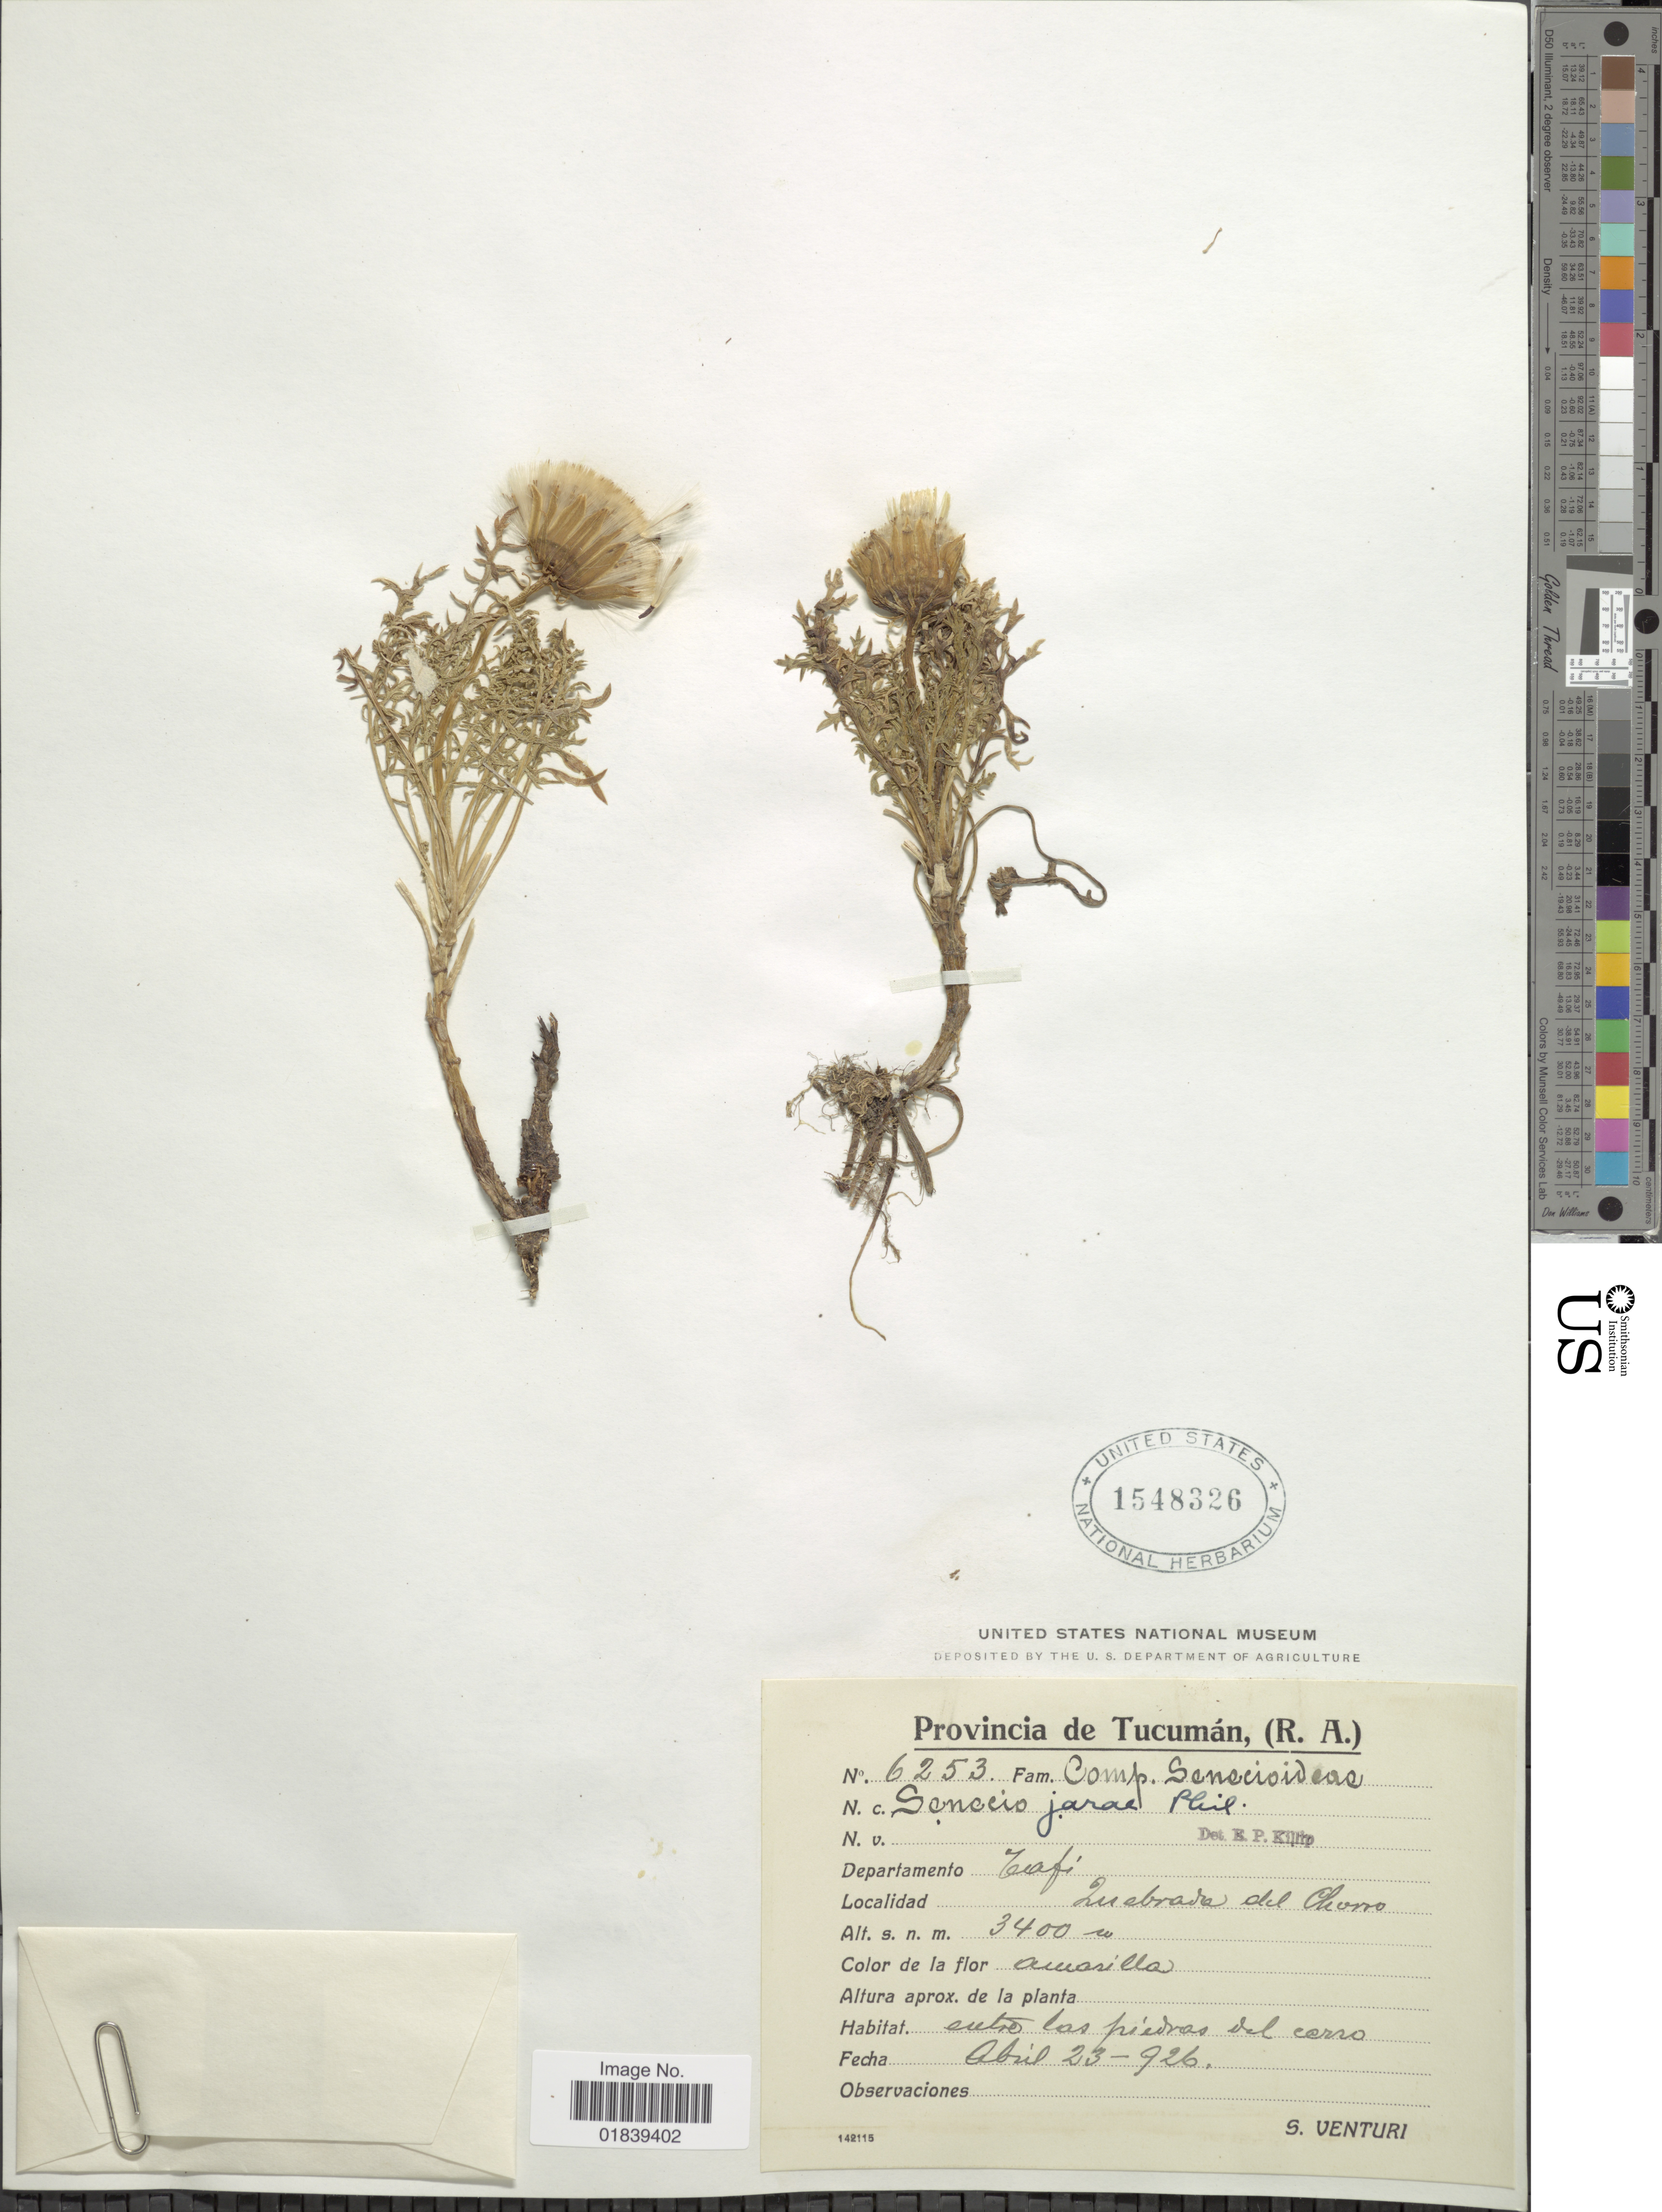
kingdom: Plantae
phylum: Tracheophyta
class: Magnoliopsida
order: Asterales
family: Asteraceae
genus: Senecio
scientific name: Senecio jarae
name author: Phil.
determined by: Salomon, Luciana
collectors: S. Venturi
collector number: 6253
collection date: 1926-04-23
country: Argentina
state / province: Tucuman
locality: Departamento Tafi, Quebrada del Chorro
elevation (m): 3400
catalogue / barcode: US 1548326